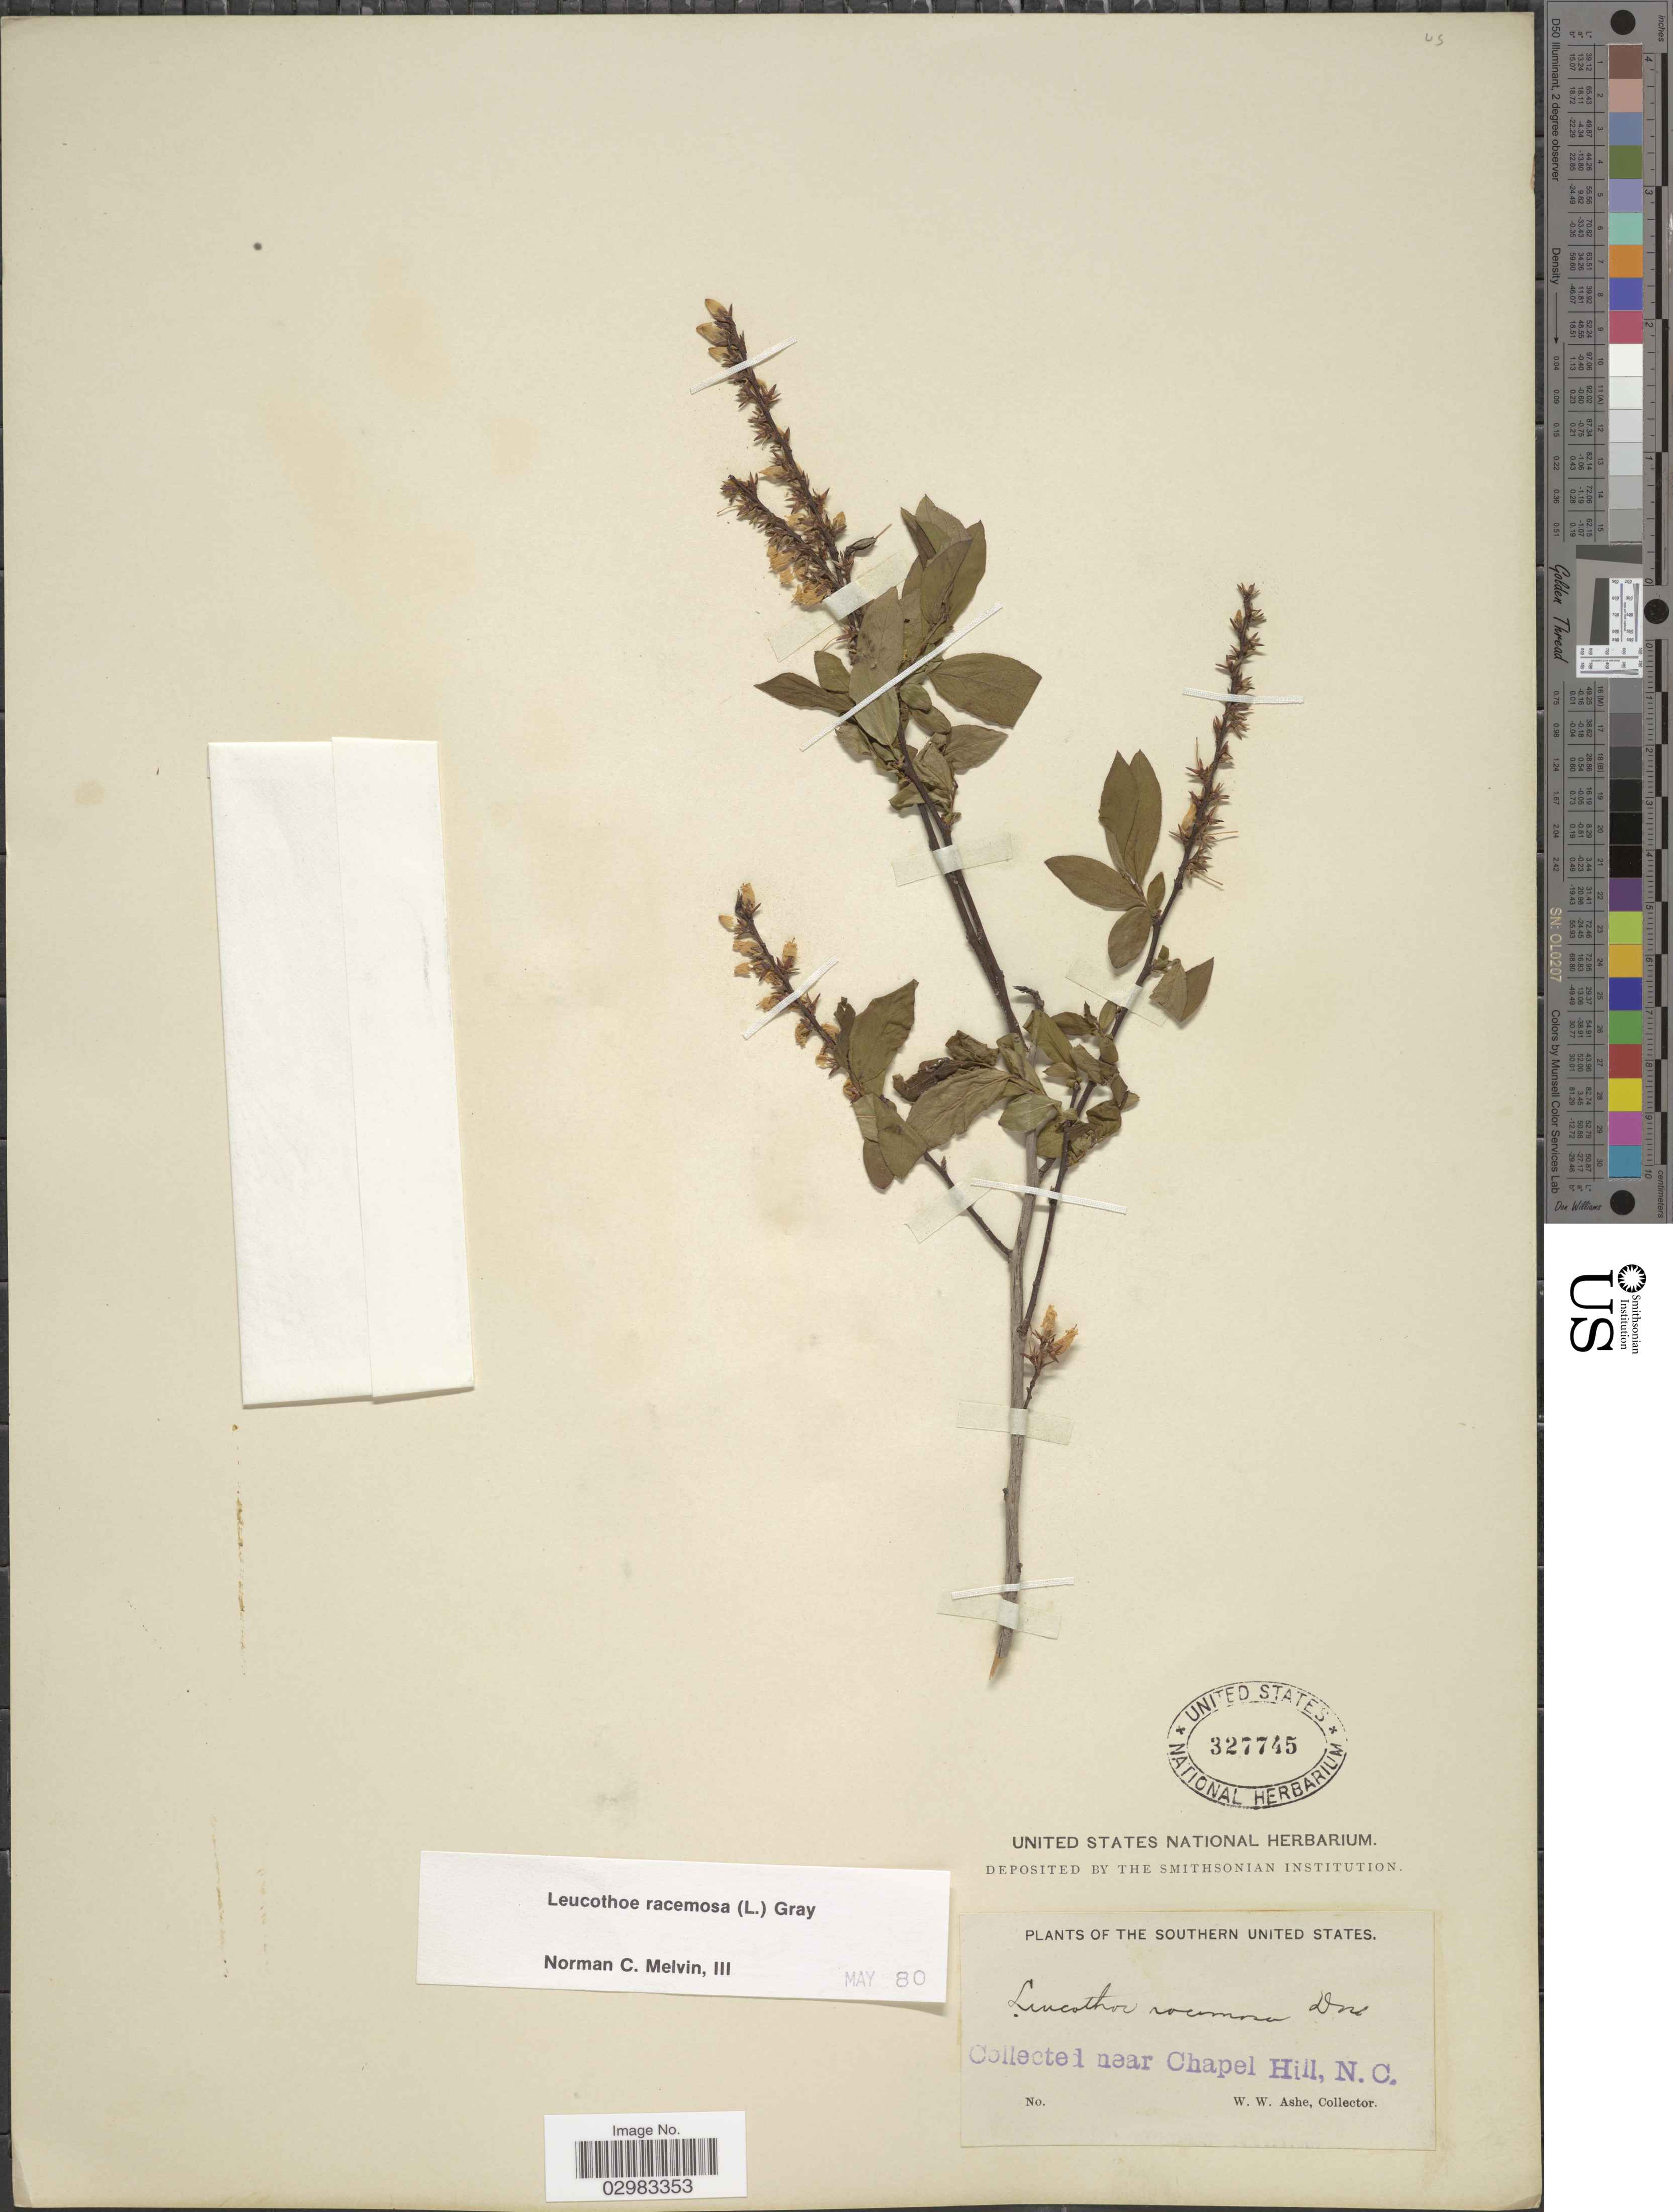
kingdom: Plantae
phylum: Tracheophyta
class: Magnoliopsida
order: Ericales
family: Ericaceae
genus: Leucothoe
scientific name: Leucothoë racemosa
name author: (L.) A. Gray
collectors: W. W. Ashe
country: United States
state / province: North Carolina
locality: Southern United States. Near Chapel Hill.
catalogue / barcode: US 327745